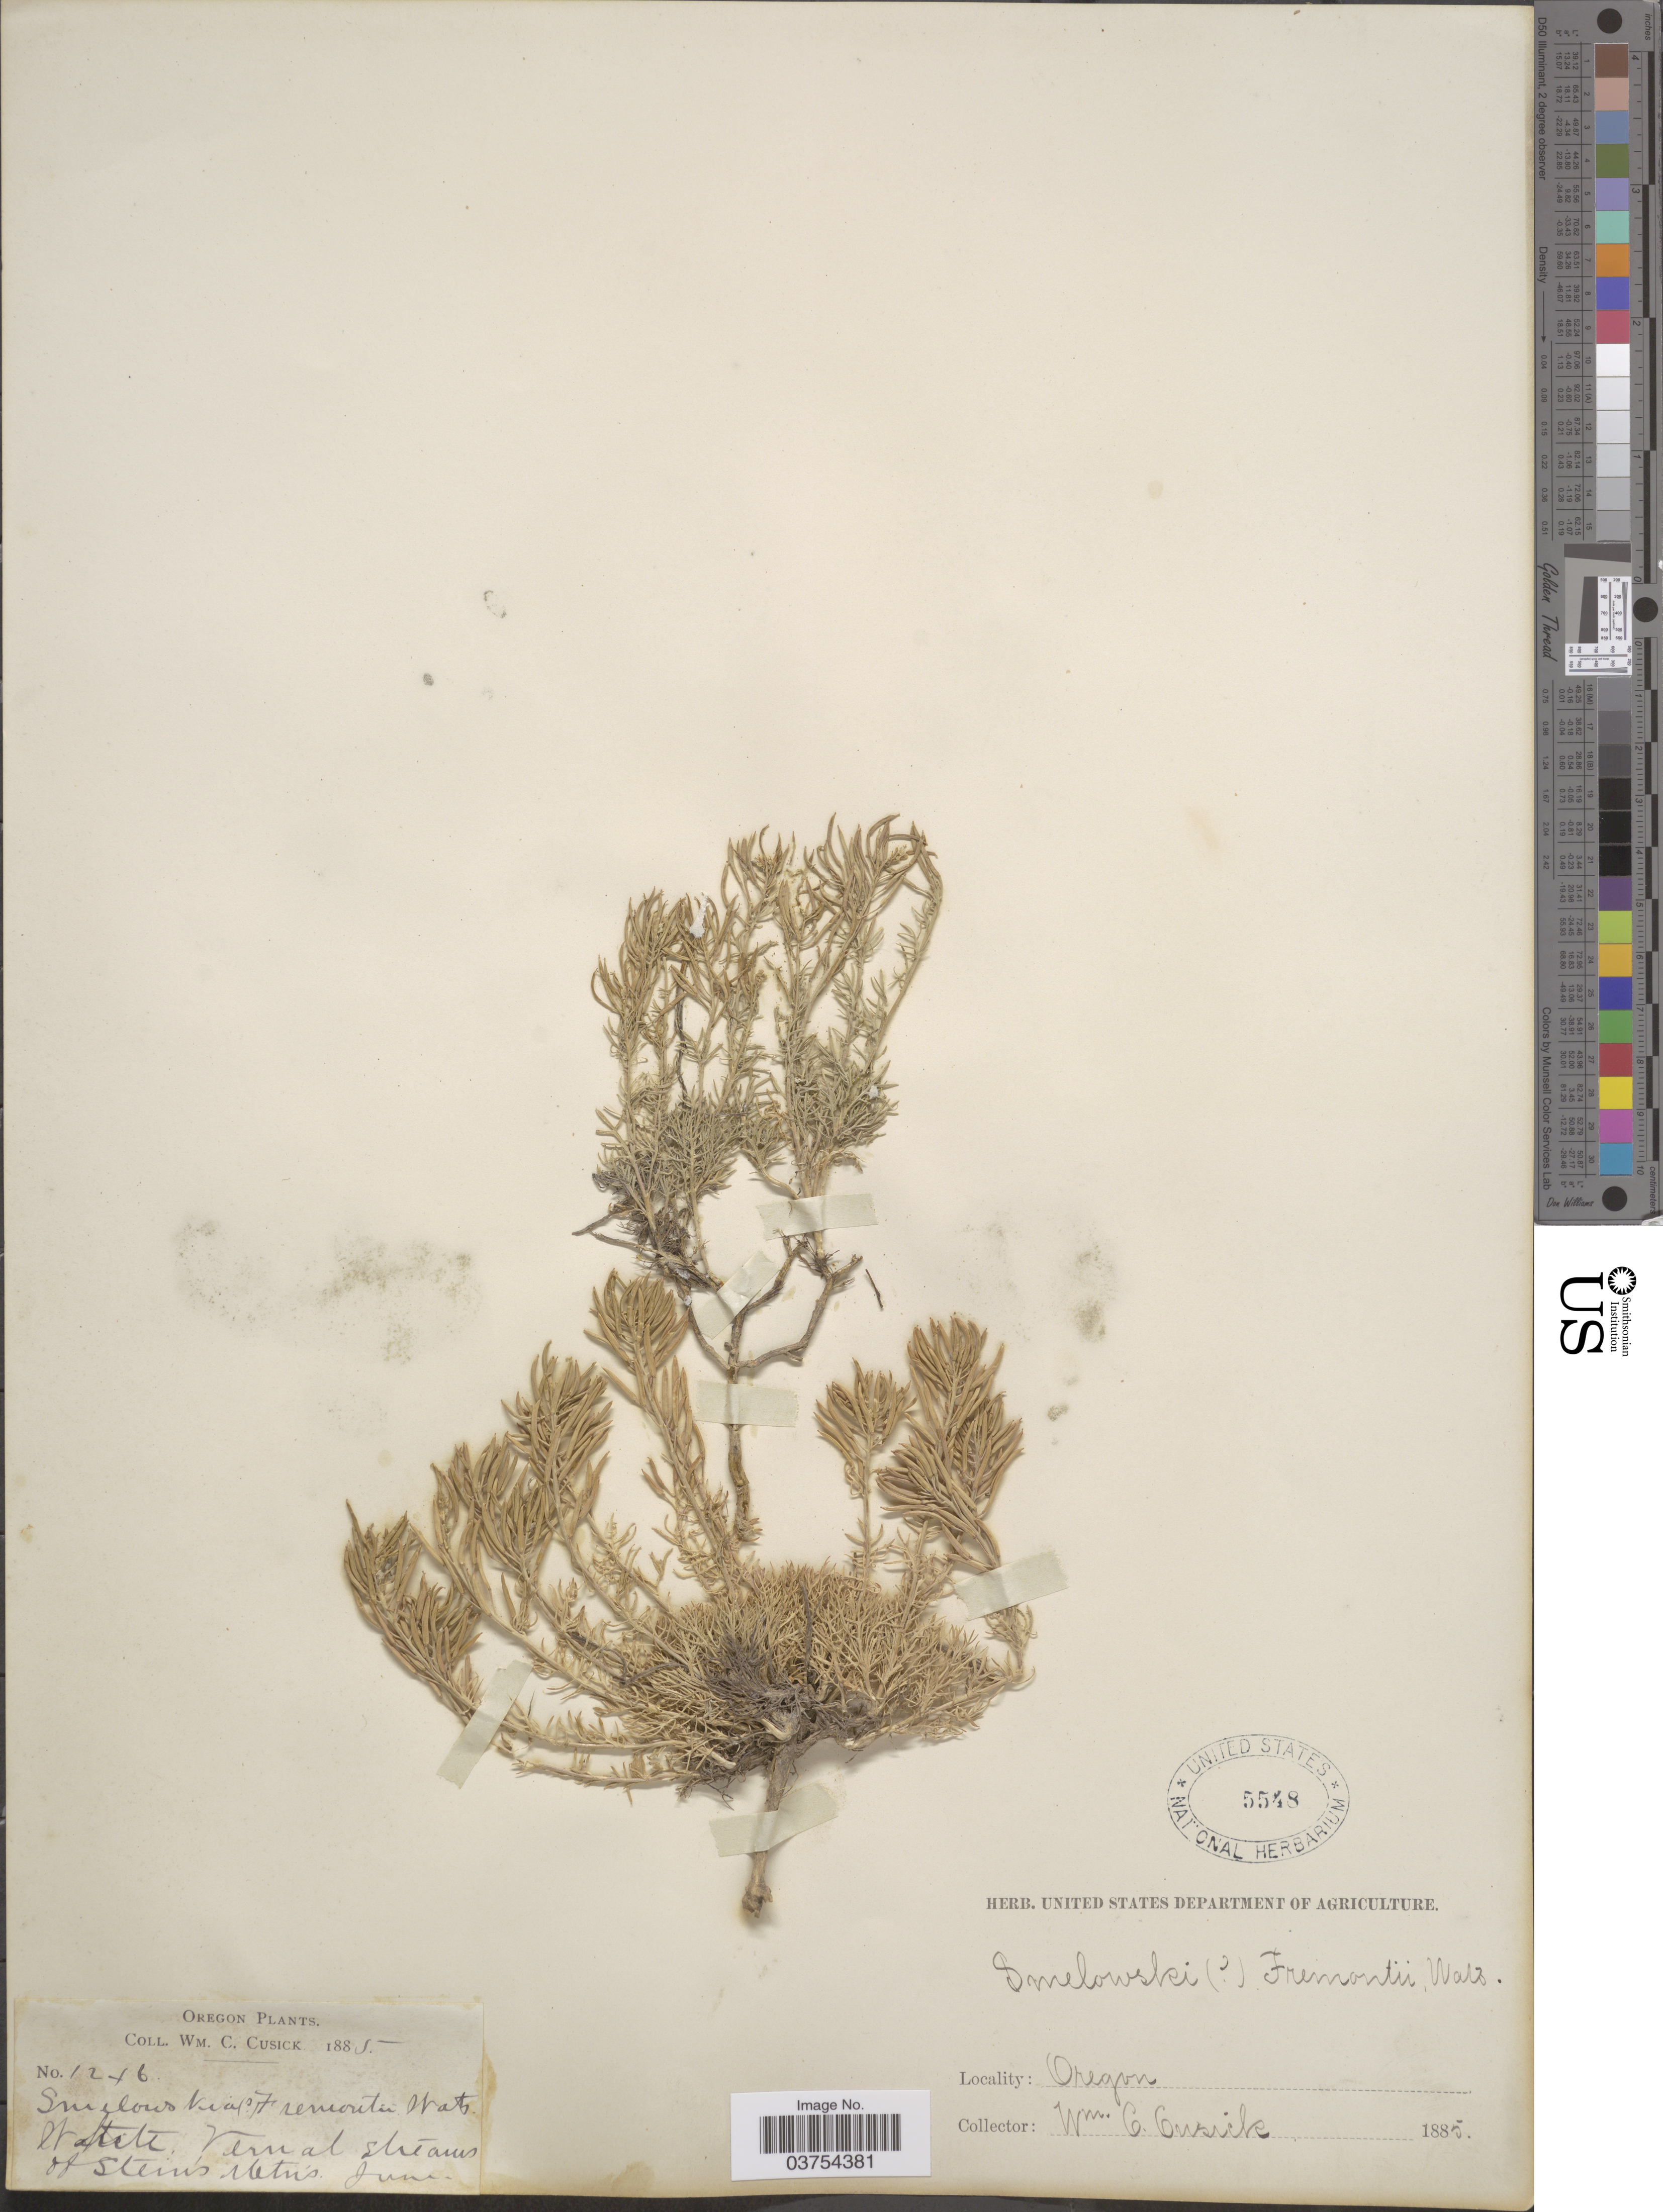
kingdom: Plantae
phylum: Tracheophyta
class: Magnoliopsida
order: Brassicales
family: Brassicaceae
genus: Smelowskia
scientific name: Smelowskia fremontii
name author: S. Watson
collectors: W. C. Cusick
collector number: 1246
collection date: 1885-06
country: United States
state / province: Oregon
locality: Vernal streams of Steins Mtns. [Steens Mtns.]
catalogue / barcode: US 5548